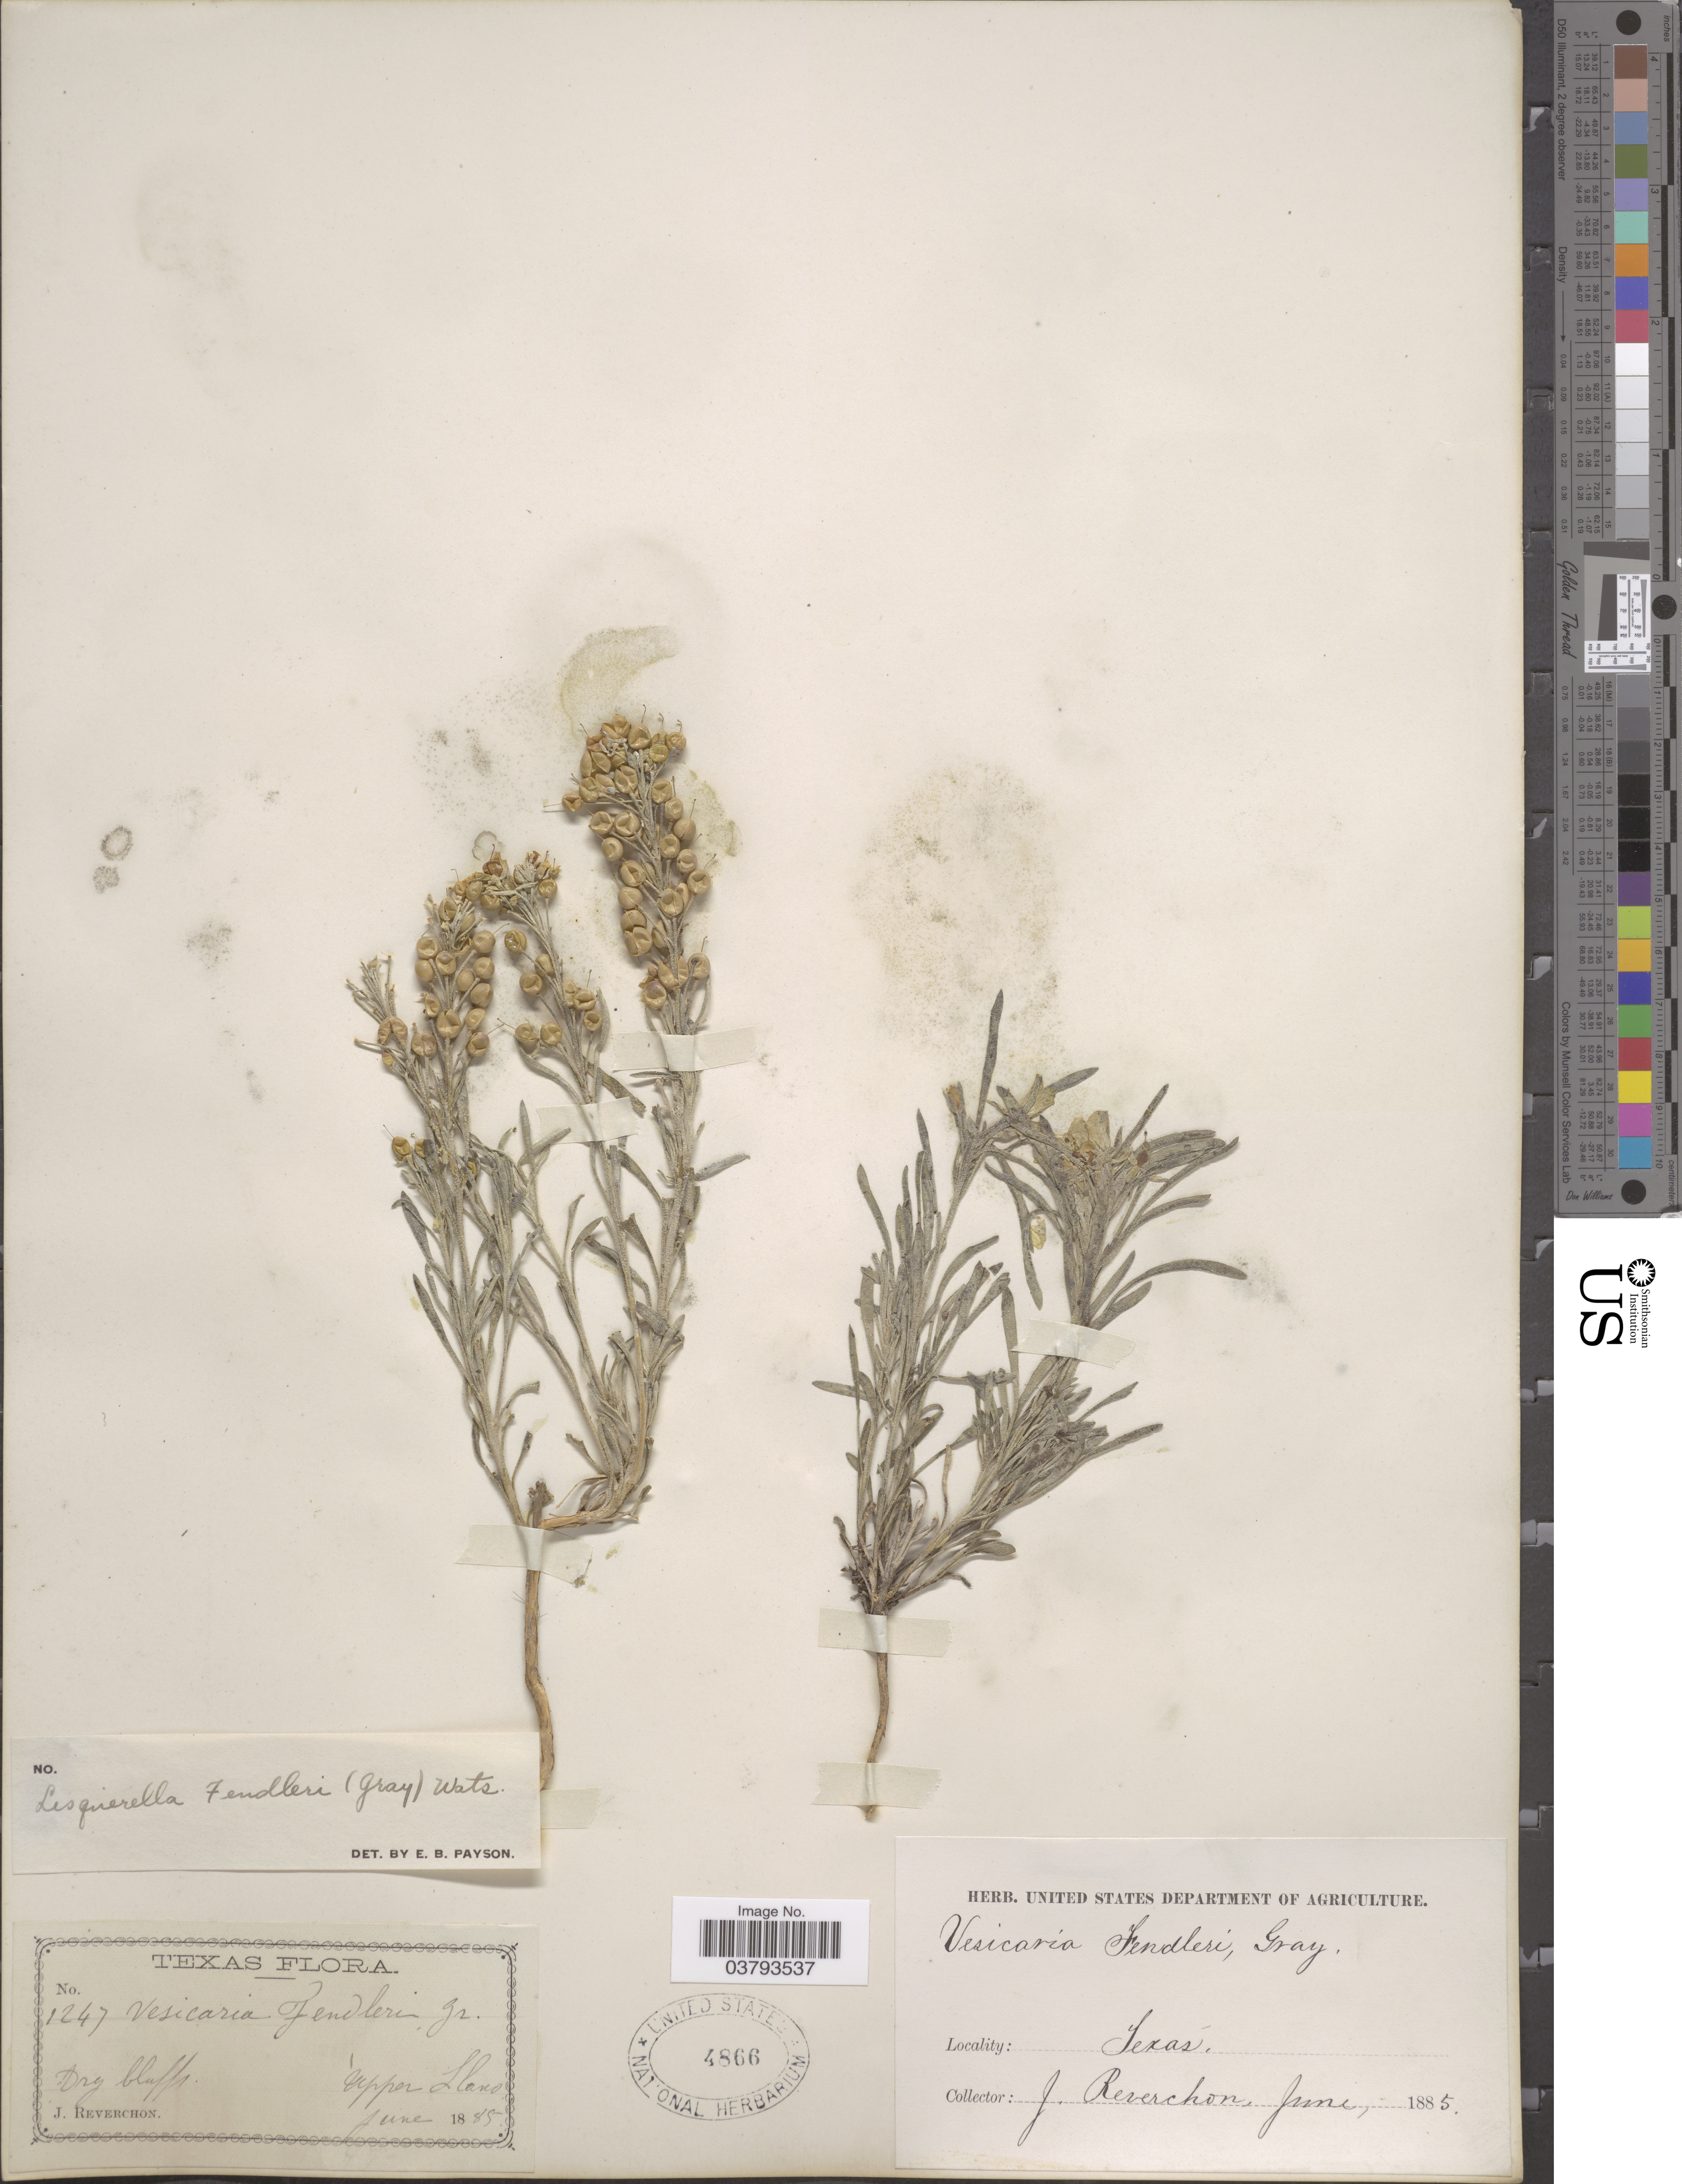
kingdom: Plantae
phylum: Tracheophyta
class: Magnoliopsida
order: Brassicales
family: Brassicaceae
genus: Lesquerella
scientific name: Lesquerella fendleri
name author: (A. Gray) S. Watson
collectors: J. Reverchon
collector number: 1247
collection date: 1885-06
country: United States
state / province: Texas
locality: Dry bluffs, Upper Llano.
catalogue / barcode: US 4866